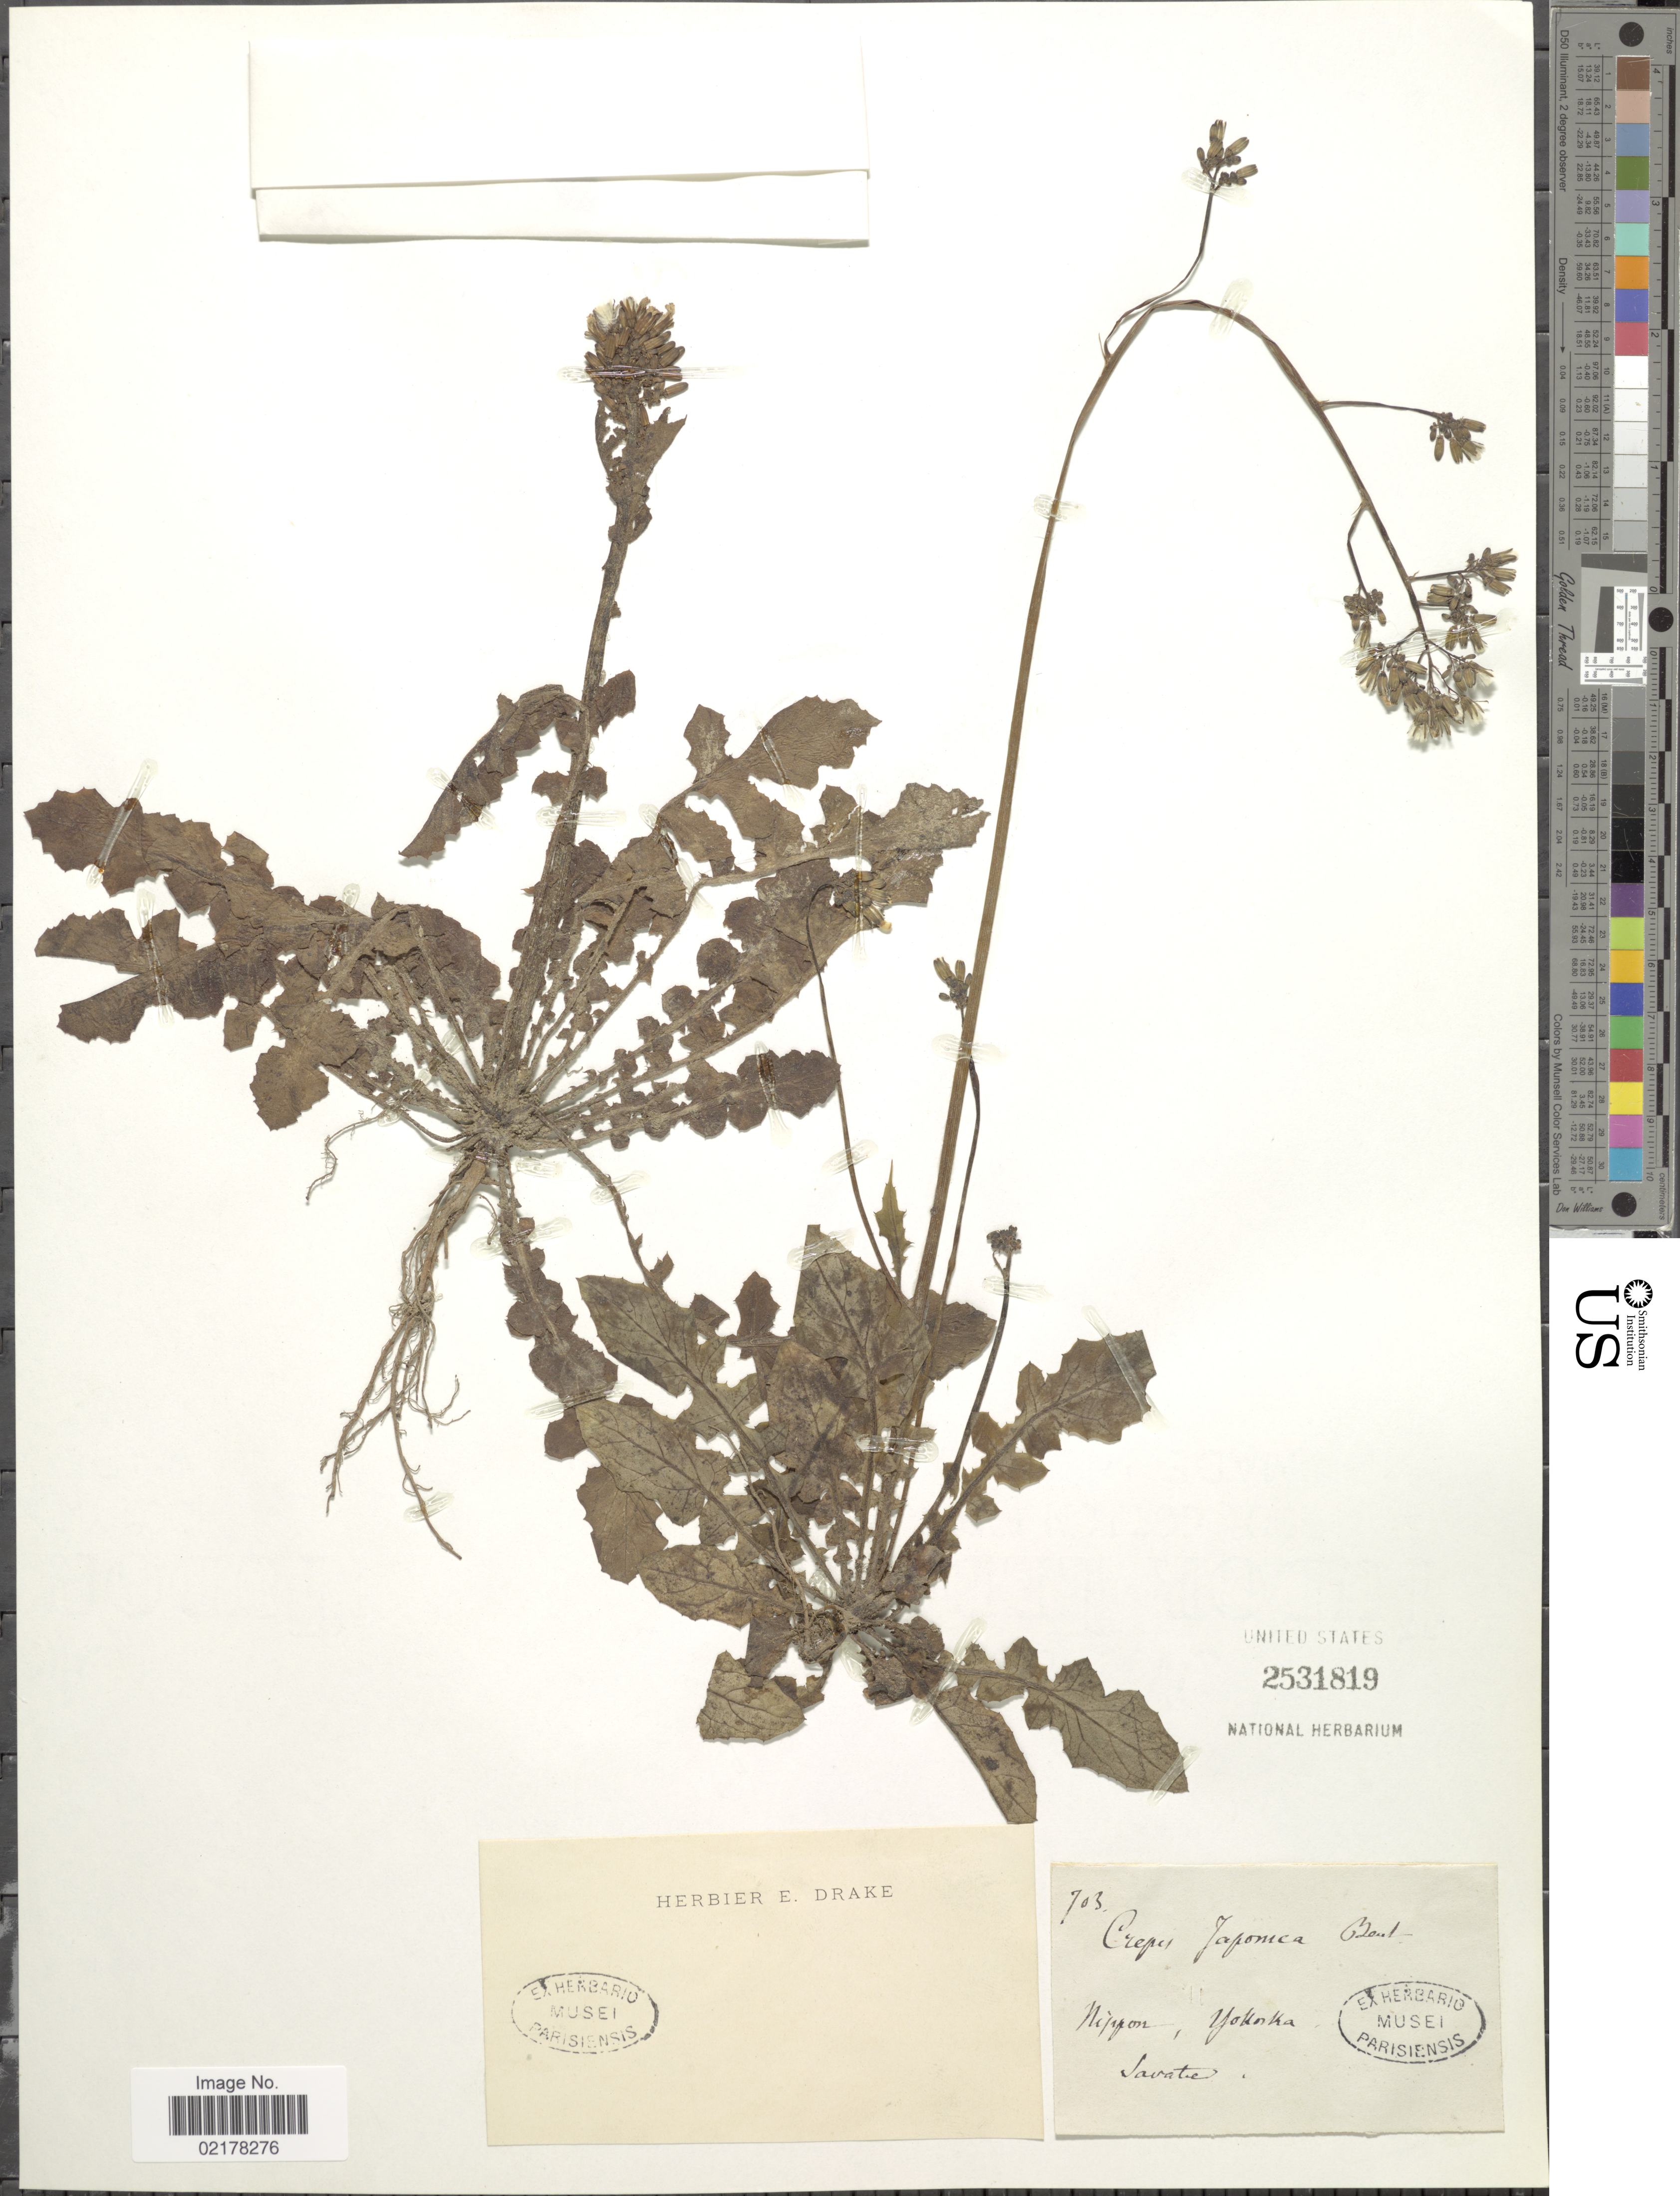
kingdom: Plantae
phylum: Tracheophyta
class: Magnoliopsida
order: Asterales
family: Asteraceae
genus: Youngia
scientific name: Youngia japonica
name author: (L.) DC.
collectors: Savatier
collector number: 703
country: Japan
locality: Nippon, Yokosuka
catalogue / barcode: US 2531819